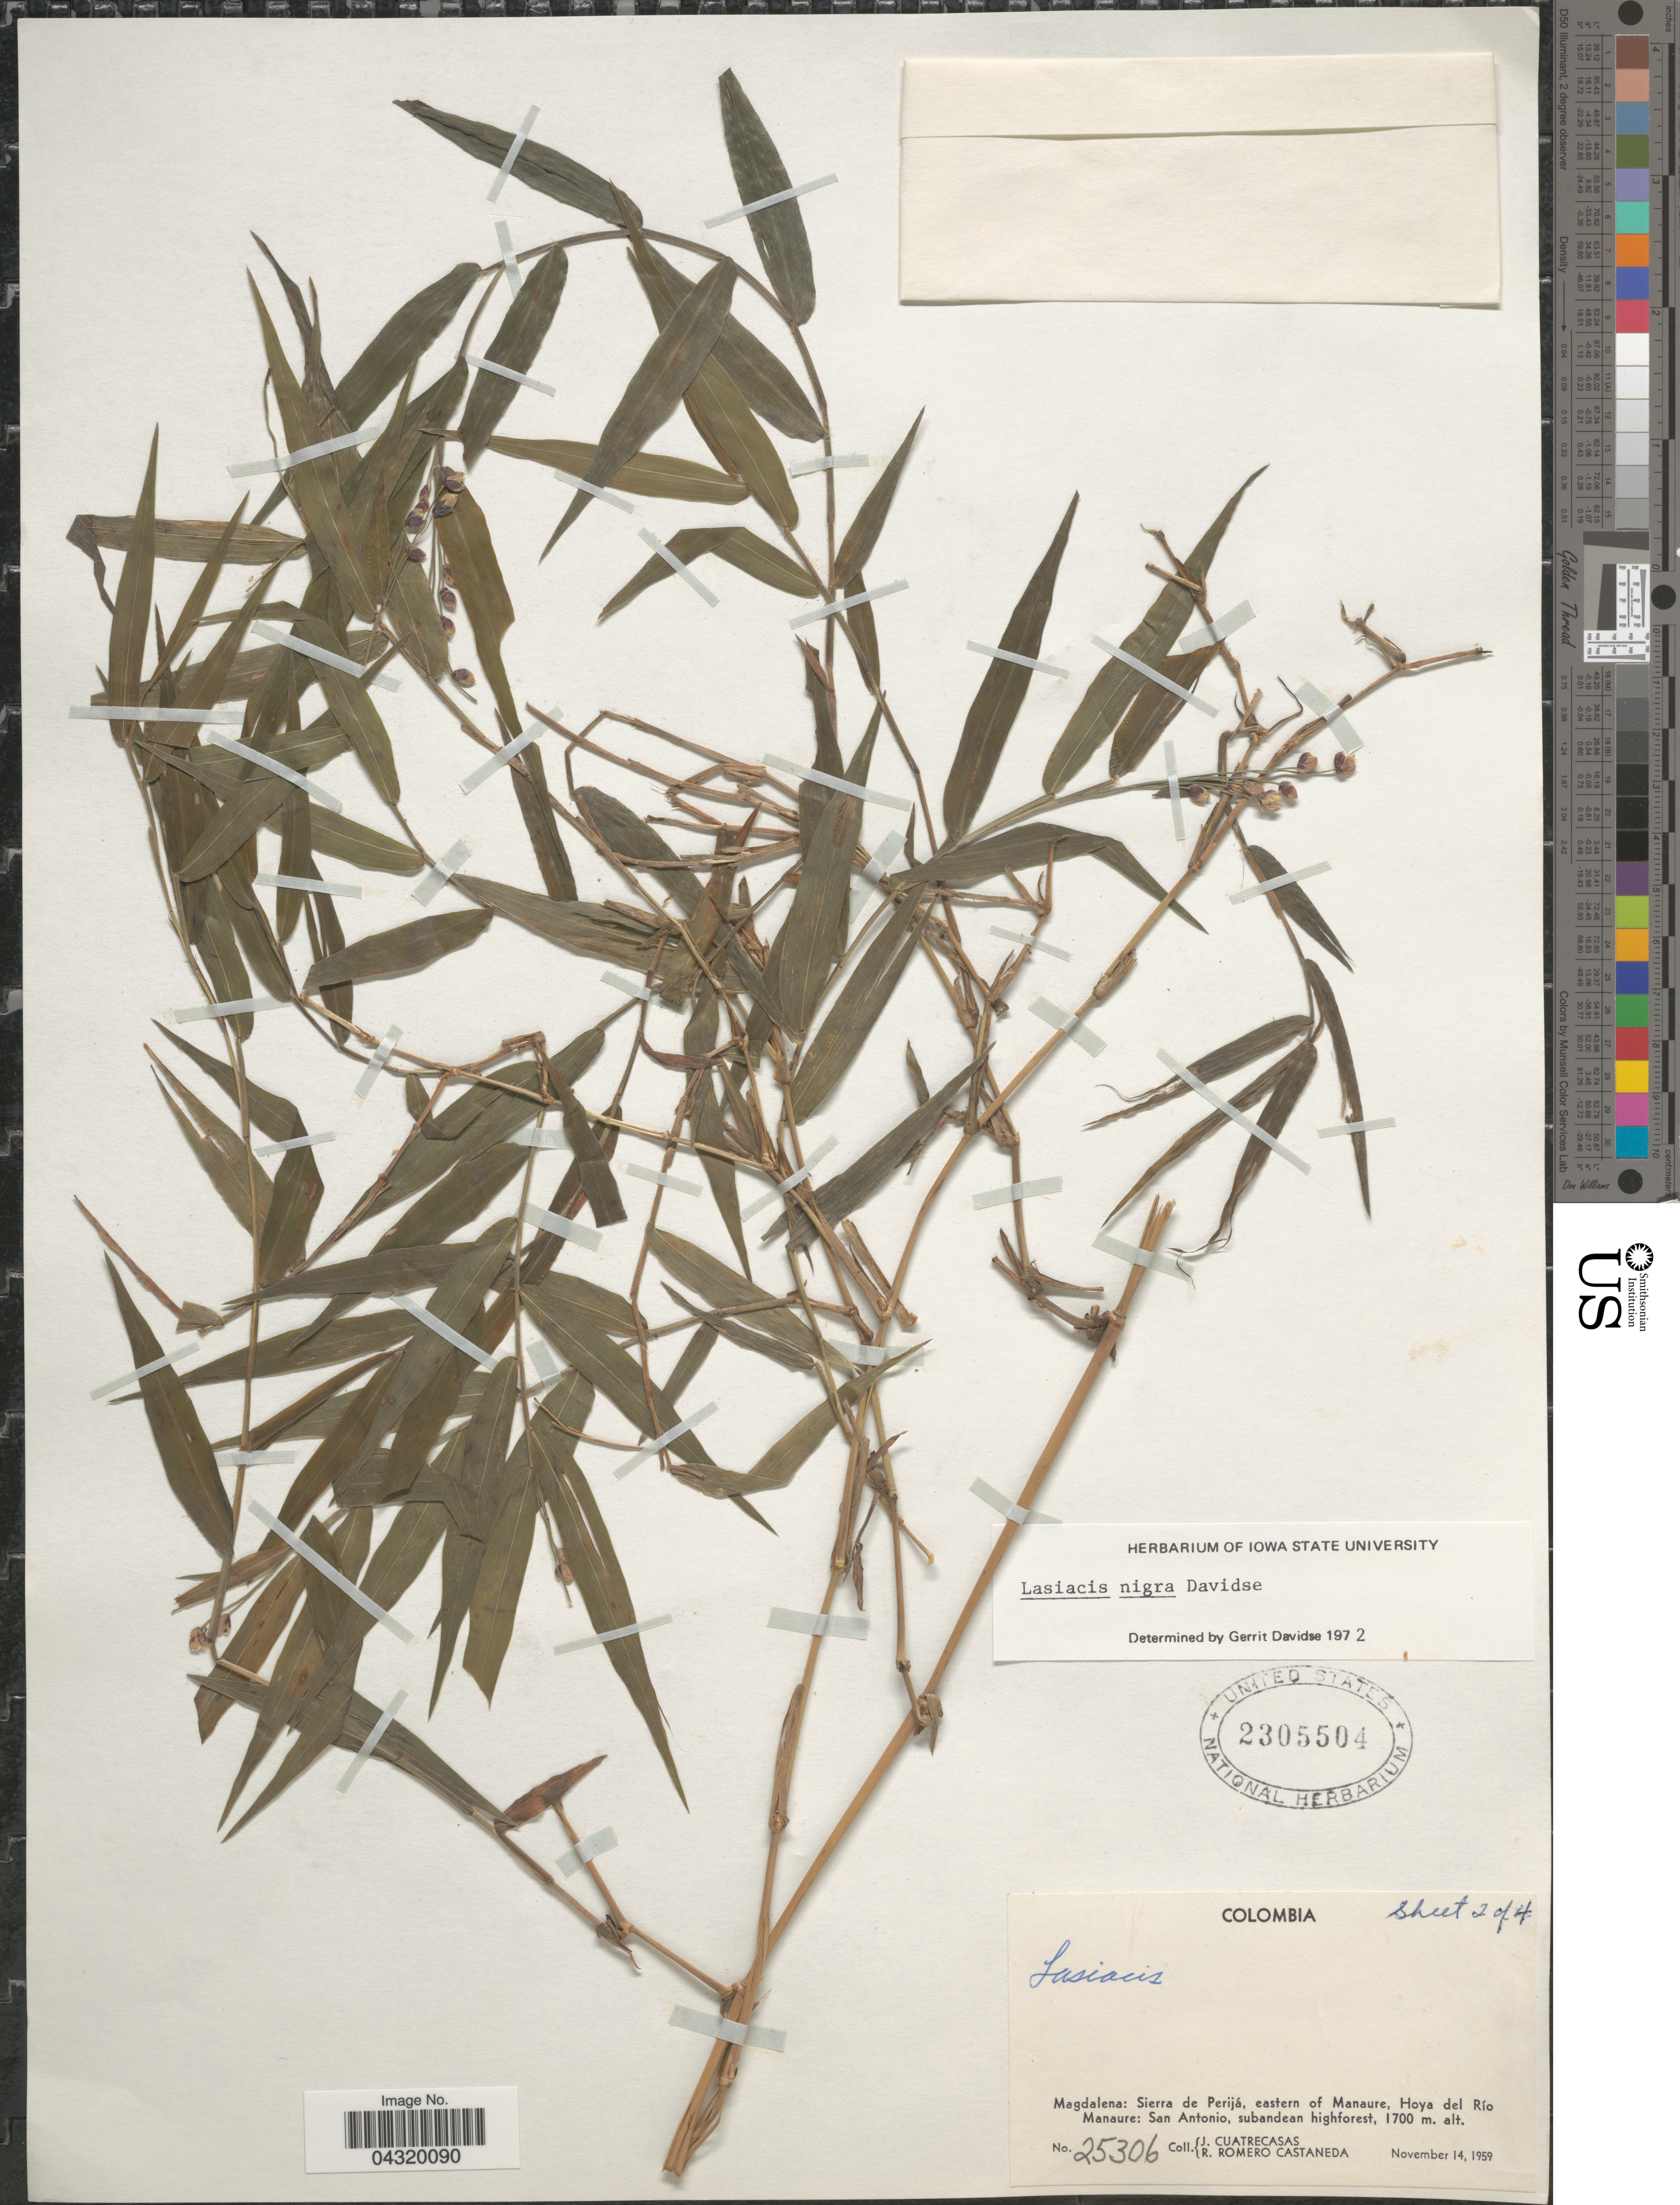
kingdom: Plantae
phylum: Tracheophyta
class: Liliopsida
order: Poales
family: Poaceae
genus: Lasiacis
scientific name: Lasiacis nigra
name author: Davidse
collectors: J. Cuatrecasas & R. Romero Castañeda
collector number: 25306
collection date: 1959-11-14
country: Colombia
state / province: Magdalena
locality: Sierra de Perijá, eastern of Manaure, Hoya del Río Manaure: San Antonio, subandean highforest.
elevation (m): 1700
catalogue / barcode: US 2305504